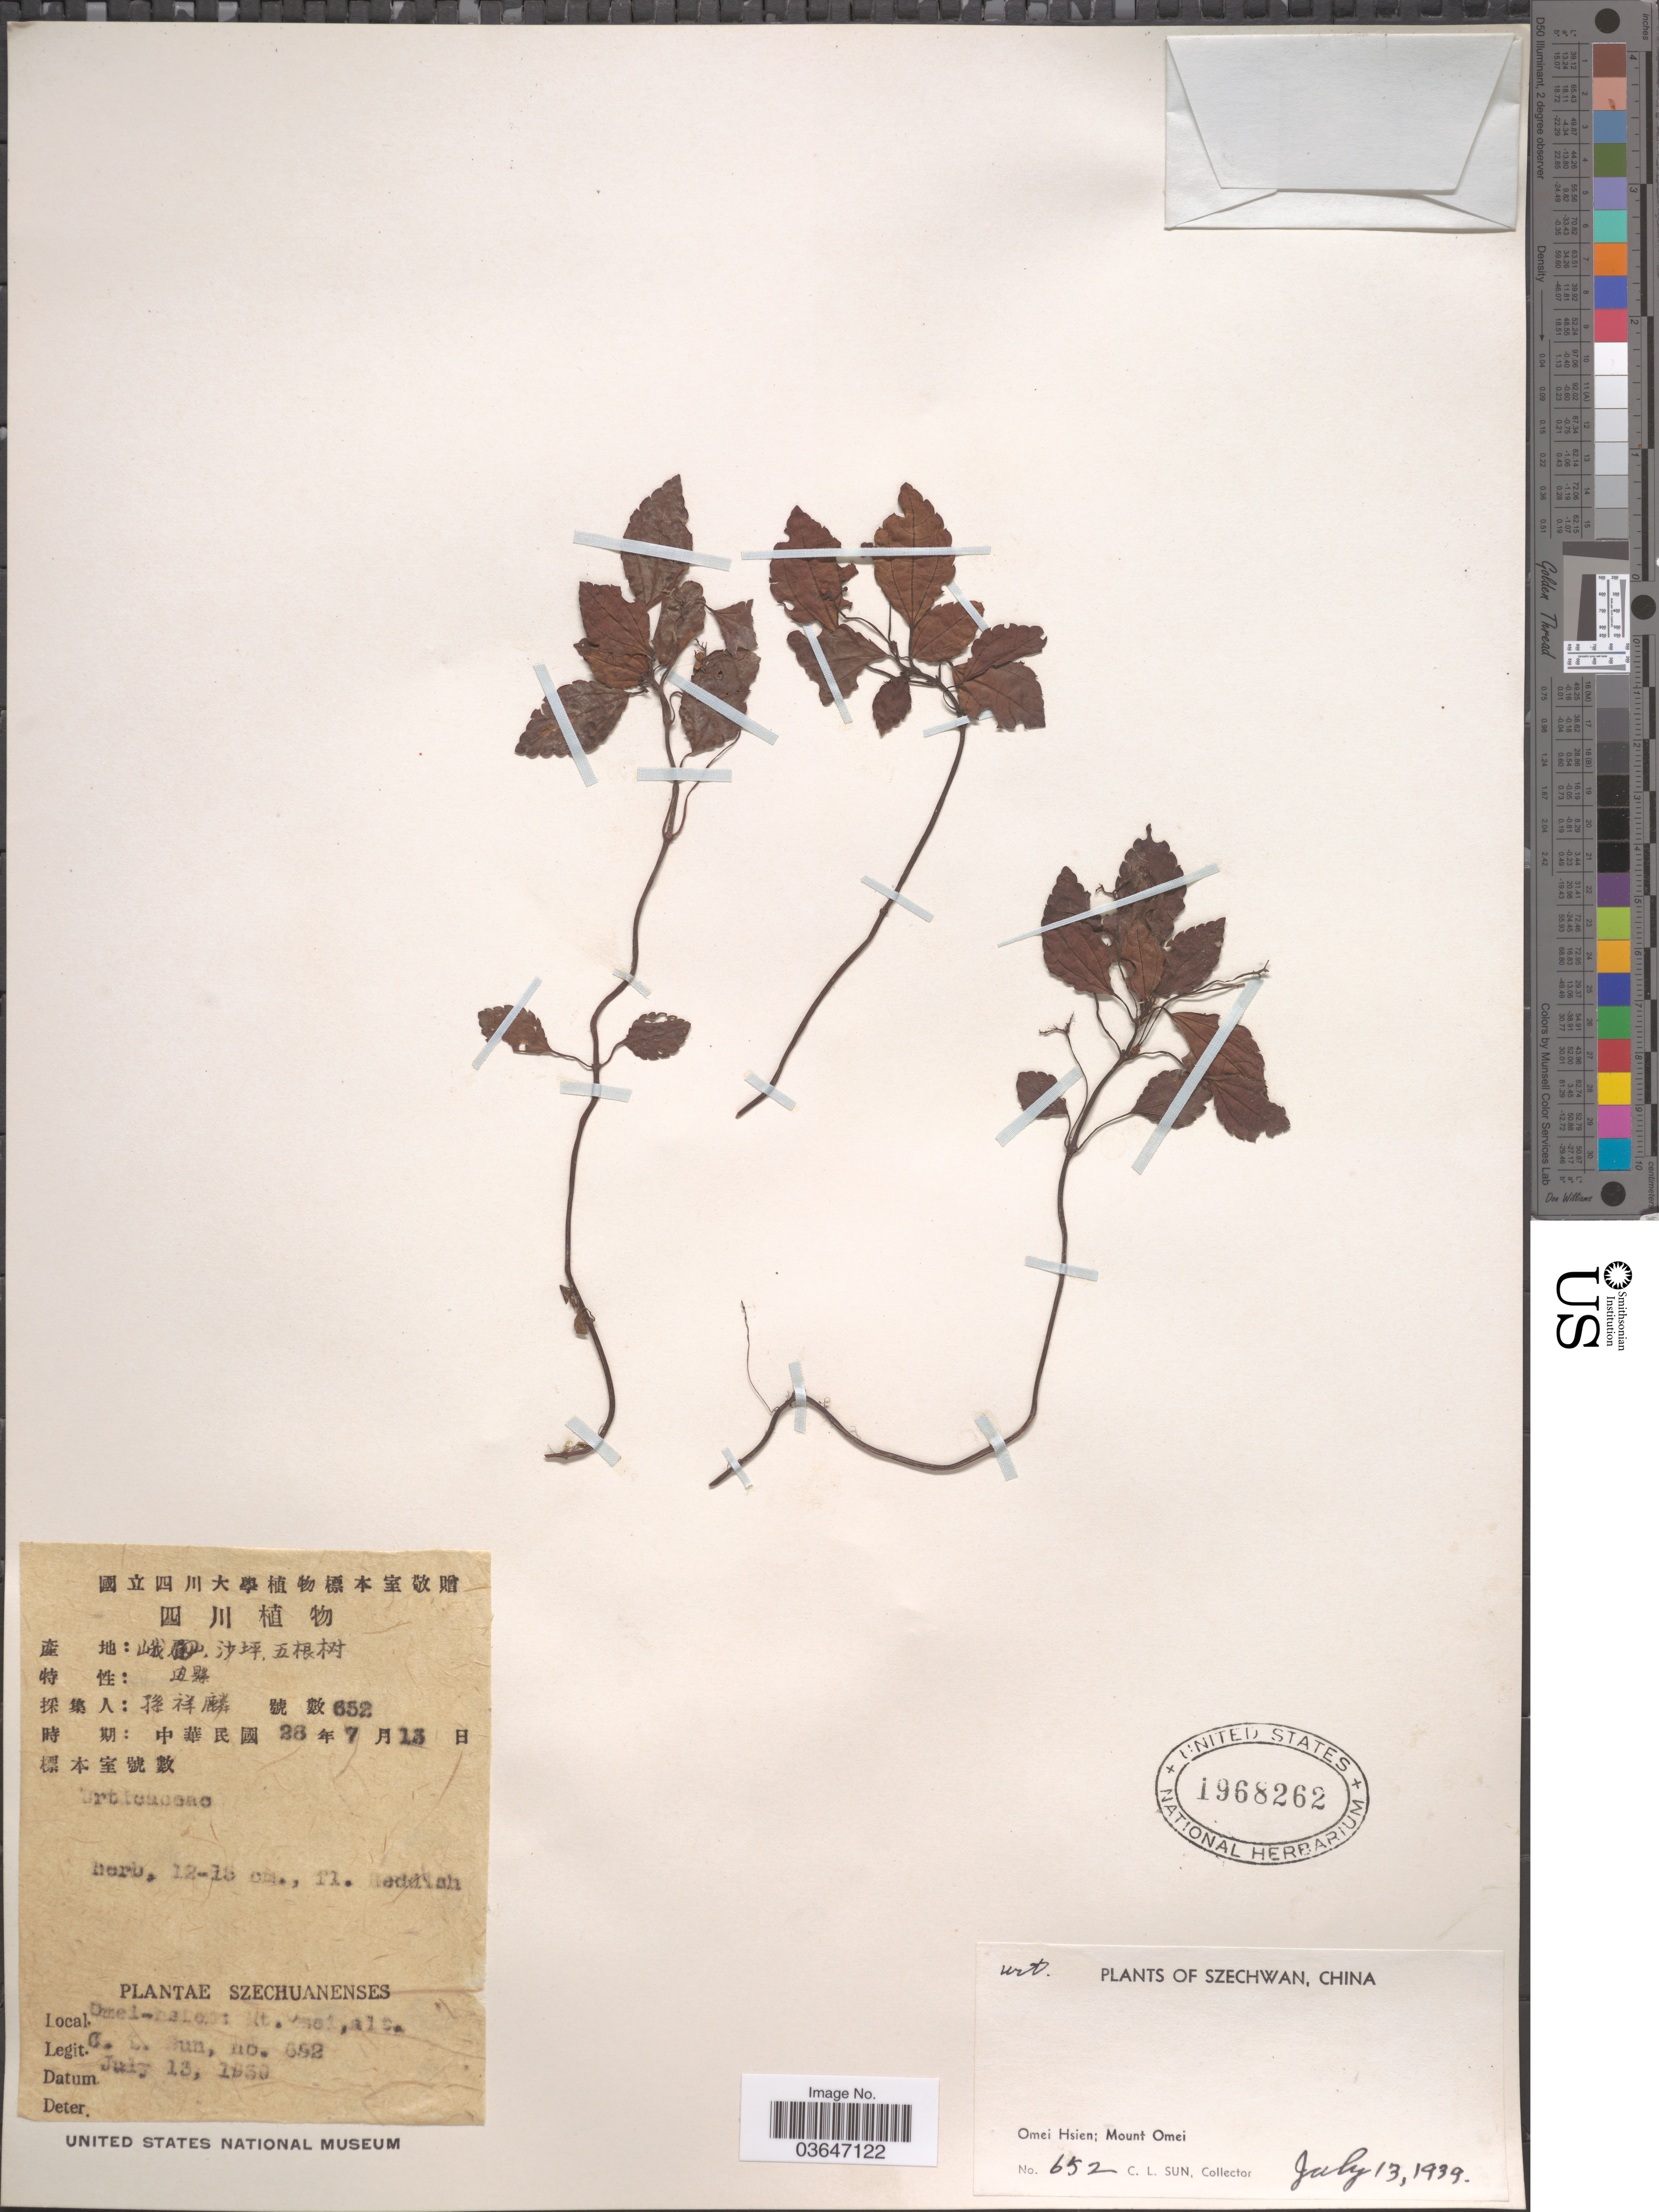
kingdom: Plantae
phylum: Tracheophyta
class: Magnoliopsida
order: Proteales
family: Proteaceae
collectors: C. Sun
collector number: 652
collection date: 1939-07-13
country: China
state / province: Sichuan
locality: Szechwan. Omei Hsien; Mount Omei.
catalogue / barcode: US 1968262